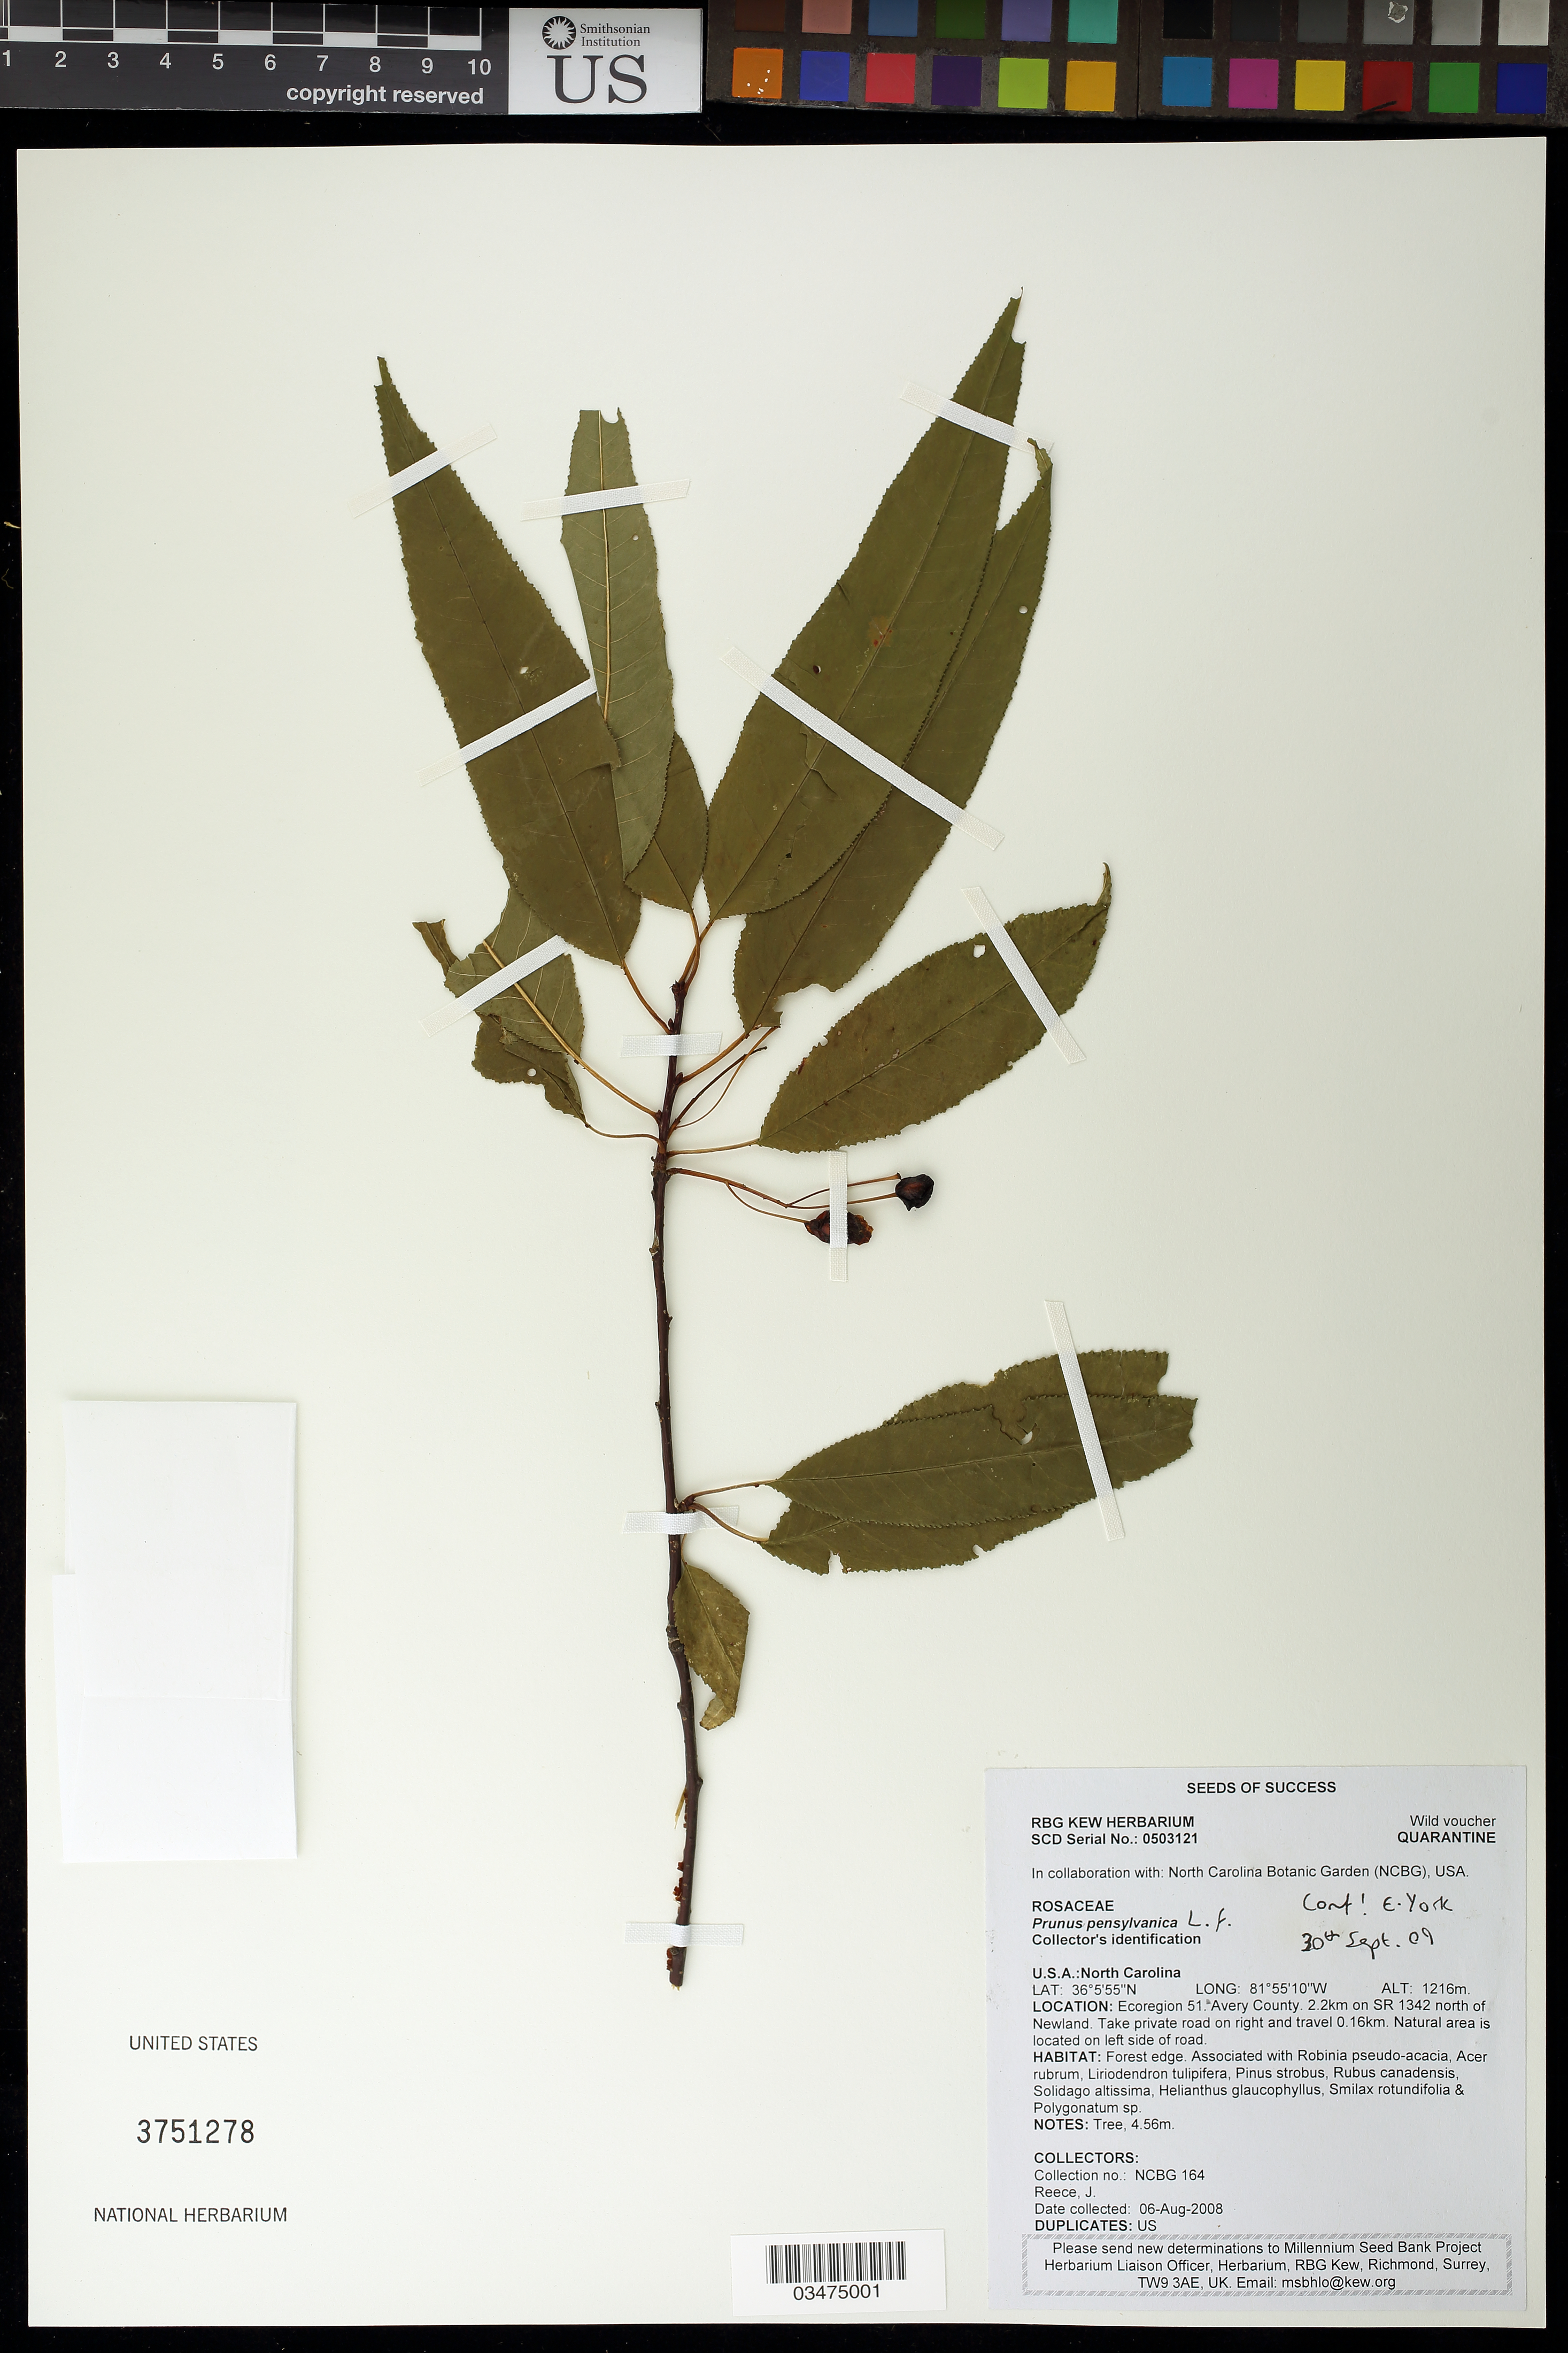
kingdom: Plantae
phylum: Tracheophyta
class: Magnoliopsida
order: Rosales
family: Rosaceae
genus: Prunus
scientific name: Prunus pensylvanica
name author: L. f.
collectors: J. Reece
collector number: NCBG 164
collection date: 2008-08-06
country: United States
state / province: North Carolina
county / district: Avery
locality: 2.2 km on SR 1342 N of Newland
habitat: Forest edge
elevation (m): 1216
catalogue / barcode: US 3751278